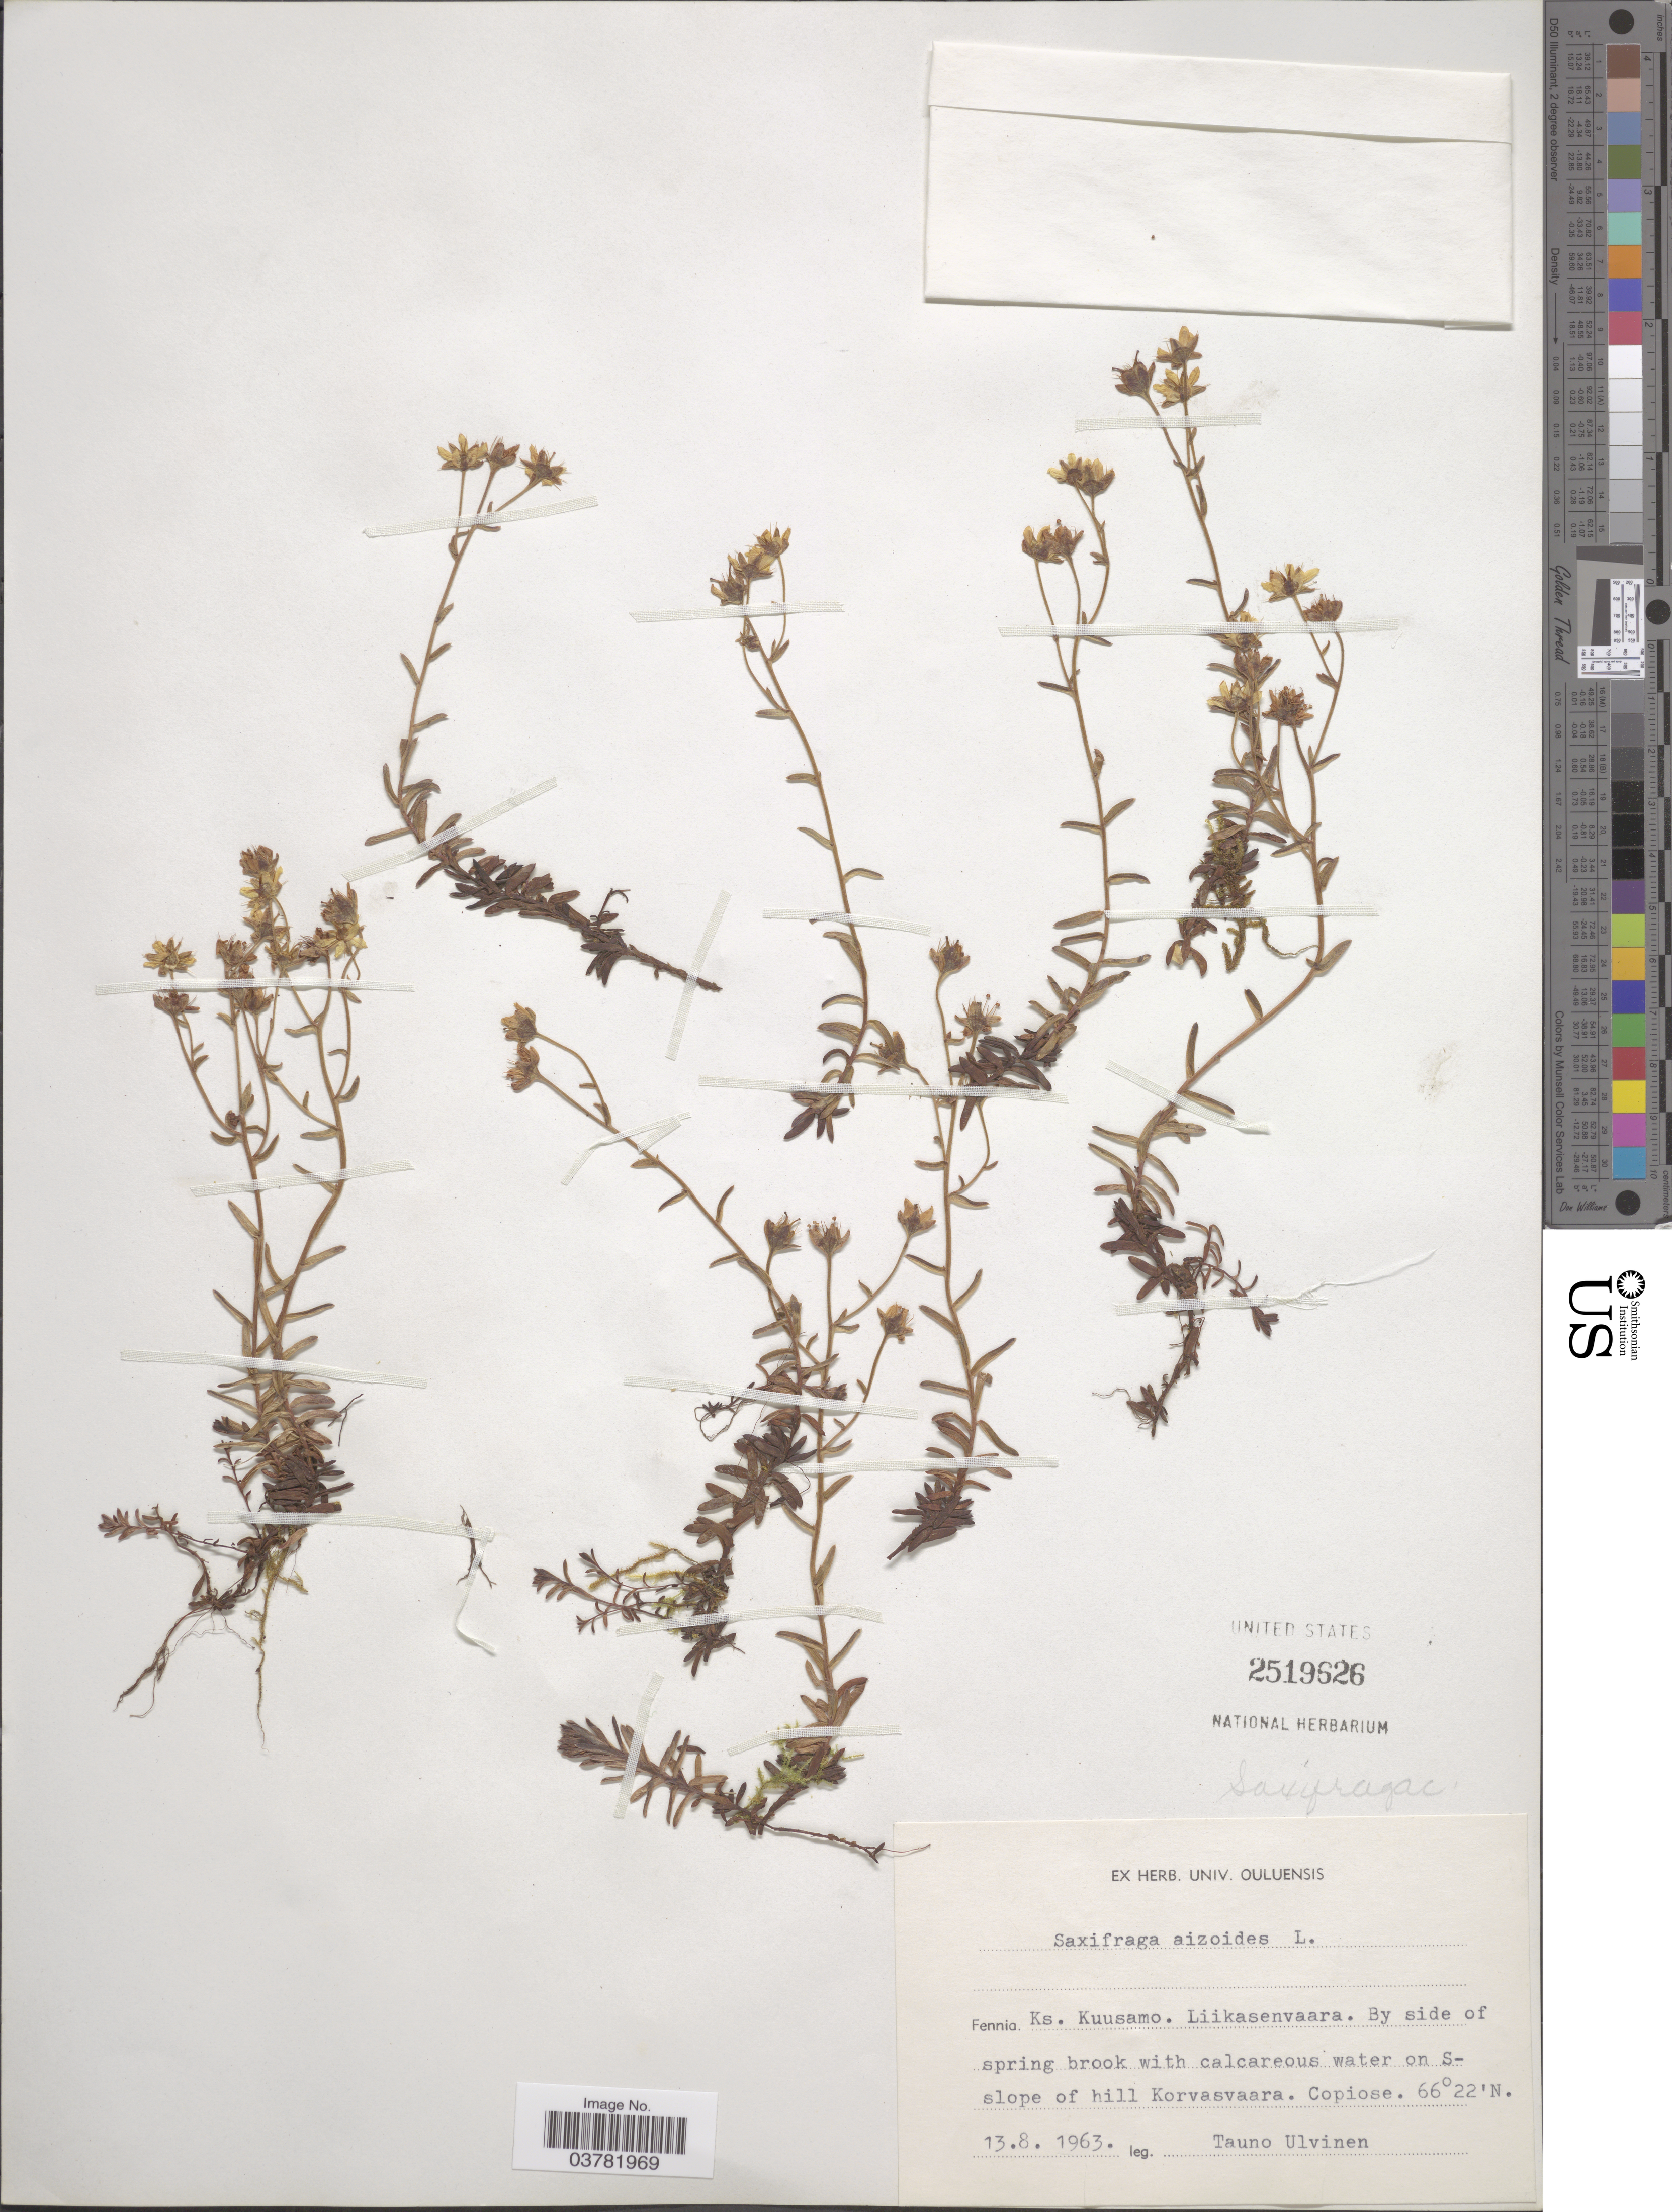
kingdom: Plantae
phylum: Tracheophyta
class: Magnoliopsida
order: Saxifragales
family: Saxifragaceae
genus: Saxifraga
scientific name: Saxifraga aizoides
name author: L.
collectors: T. Ulvinen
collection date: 1963-08-13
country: Finland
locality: Fennia. Ks. Kuusamo. Liikasenvaara. By side of spring brook with calcareous water on S-slope of hill Korvasvaara. Copiose.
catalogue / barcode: US 2519626